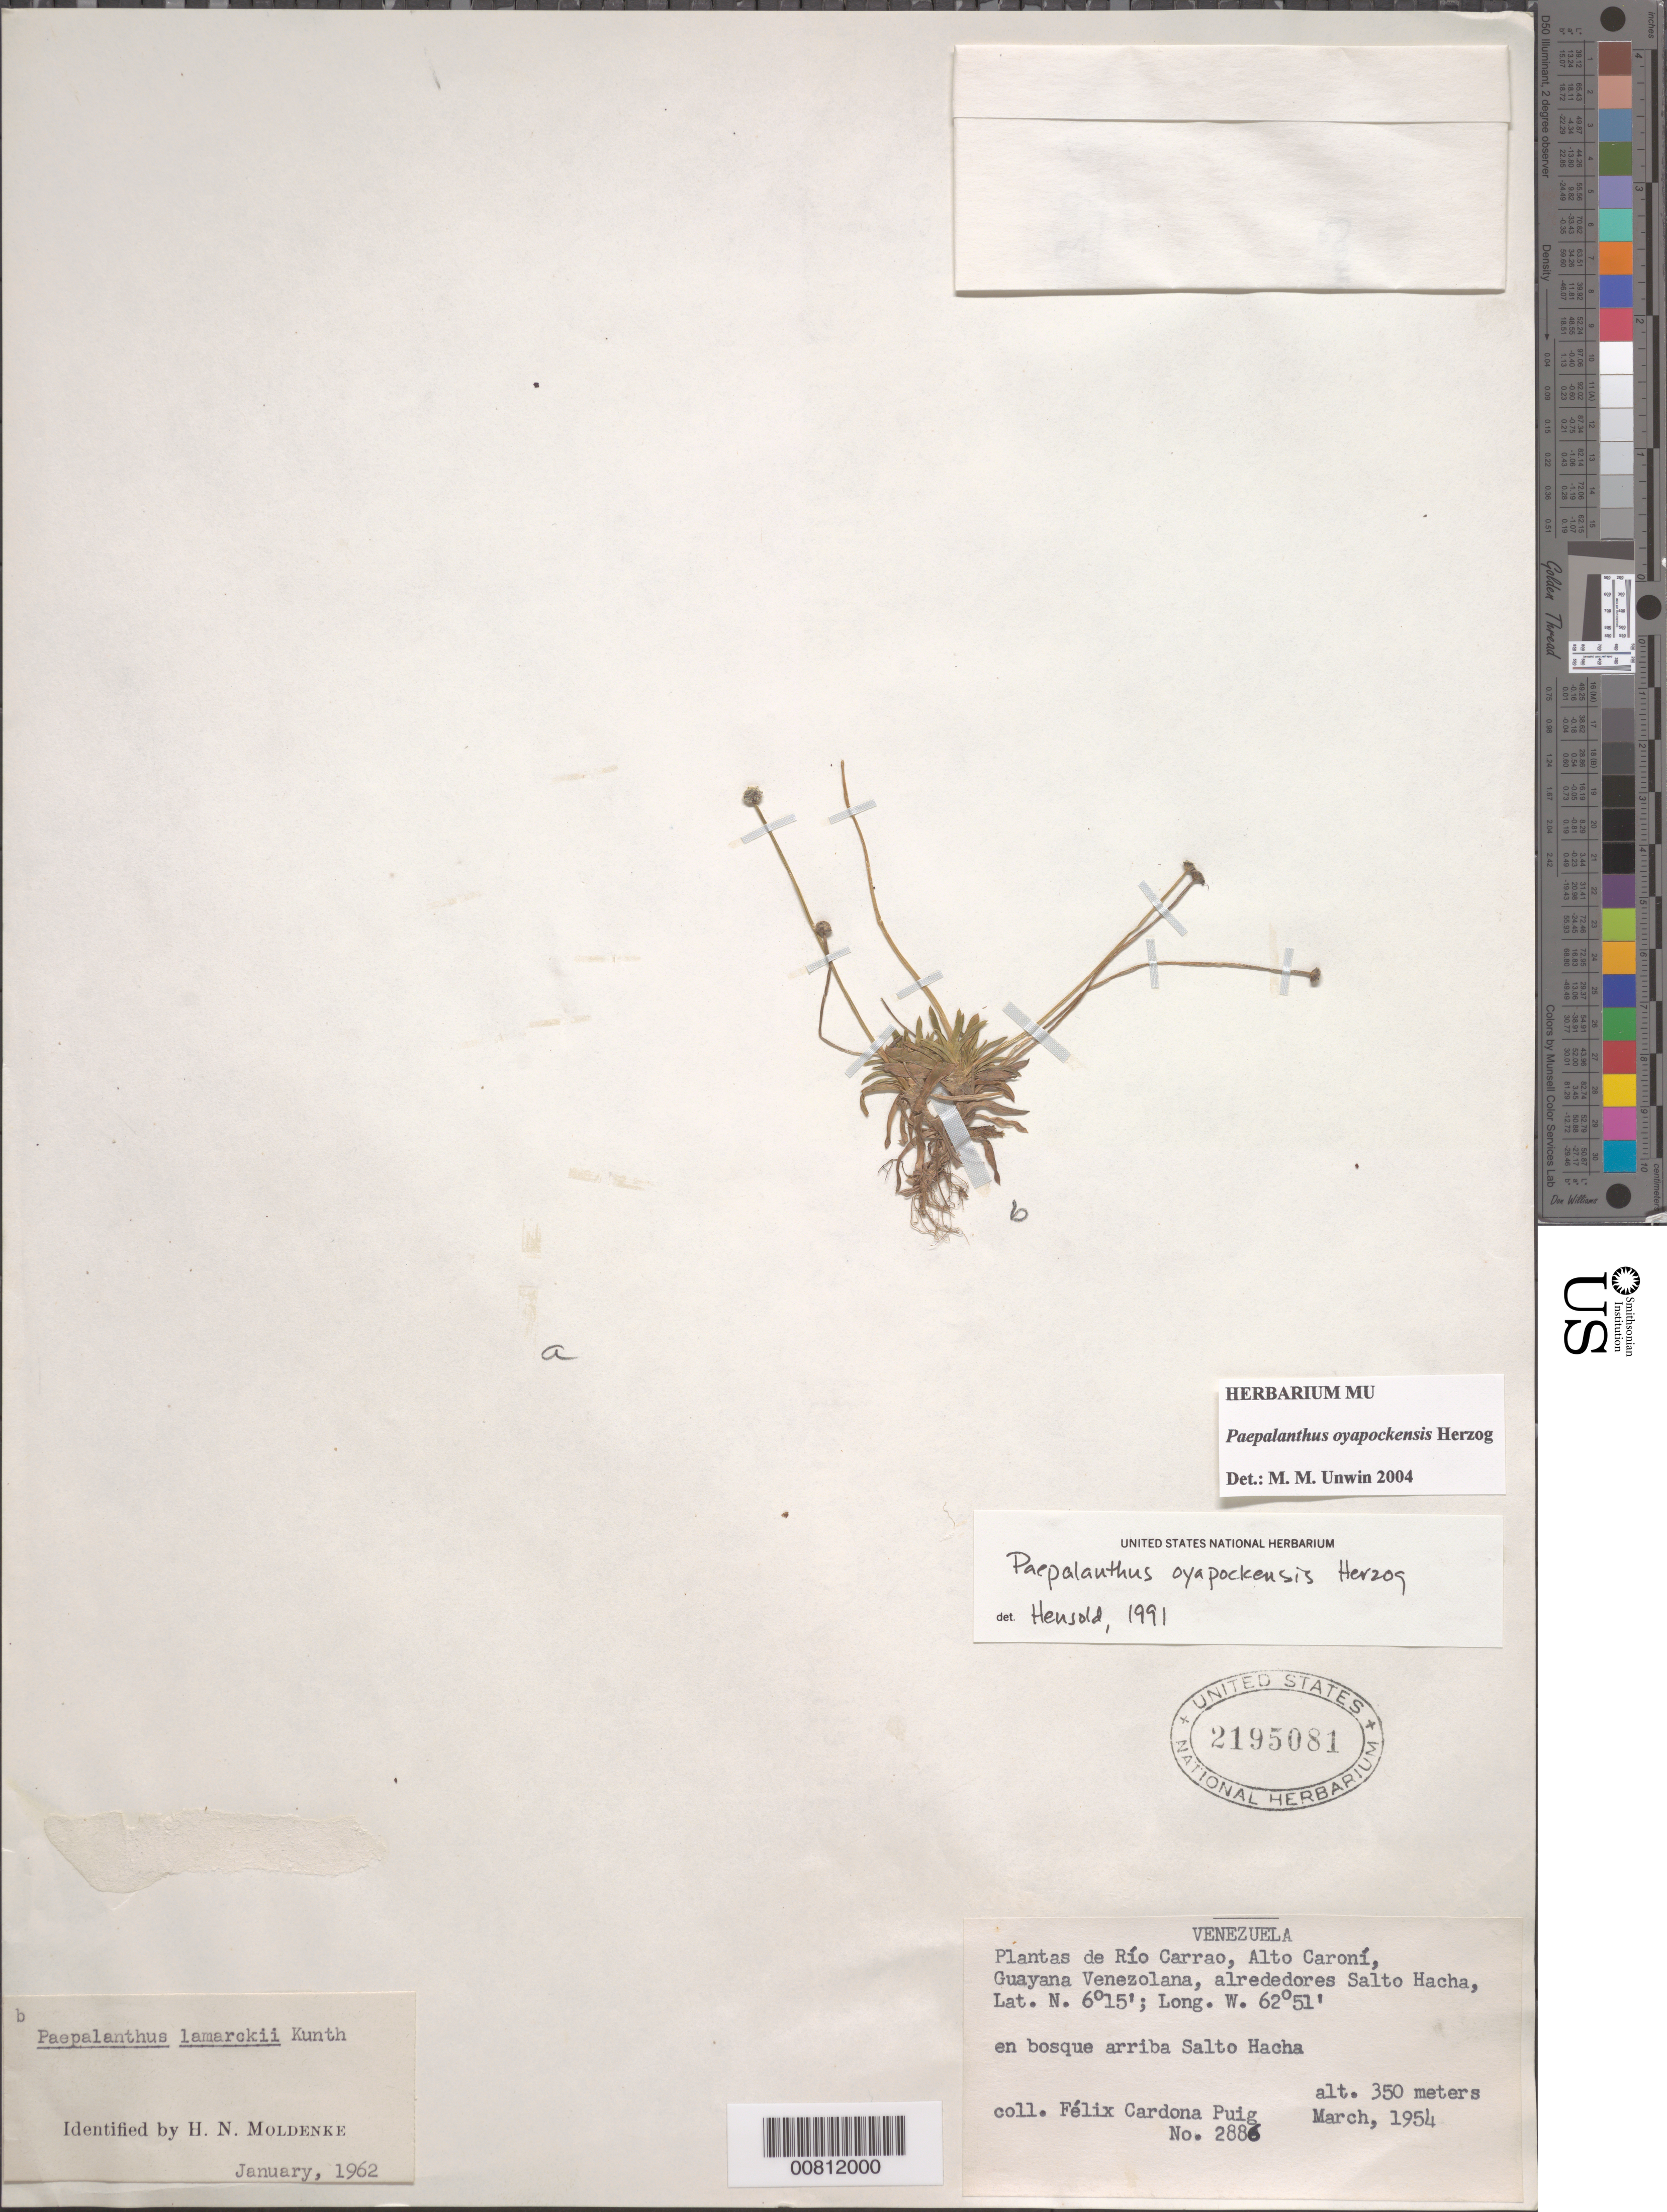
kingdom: Plantae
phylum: Tracheophyta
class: Liliopsida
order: Poales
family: Eriocaulaceae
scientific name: Giuliettia oyapockensis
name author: (Herzog) Andrino & Sano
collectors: F. Cardona Puig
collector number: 2886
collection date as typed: Mar-54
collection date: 1954-03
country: Venezuela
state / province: Bolívar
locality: Alto Río Caroni, Rio Carrao, Salto Hacha, Guayana Venezolana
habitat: Bosque arriba de salto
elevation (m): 350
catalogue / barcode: US 2195081